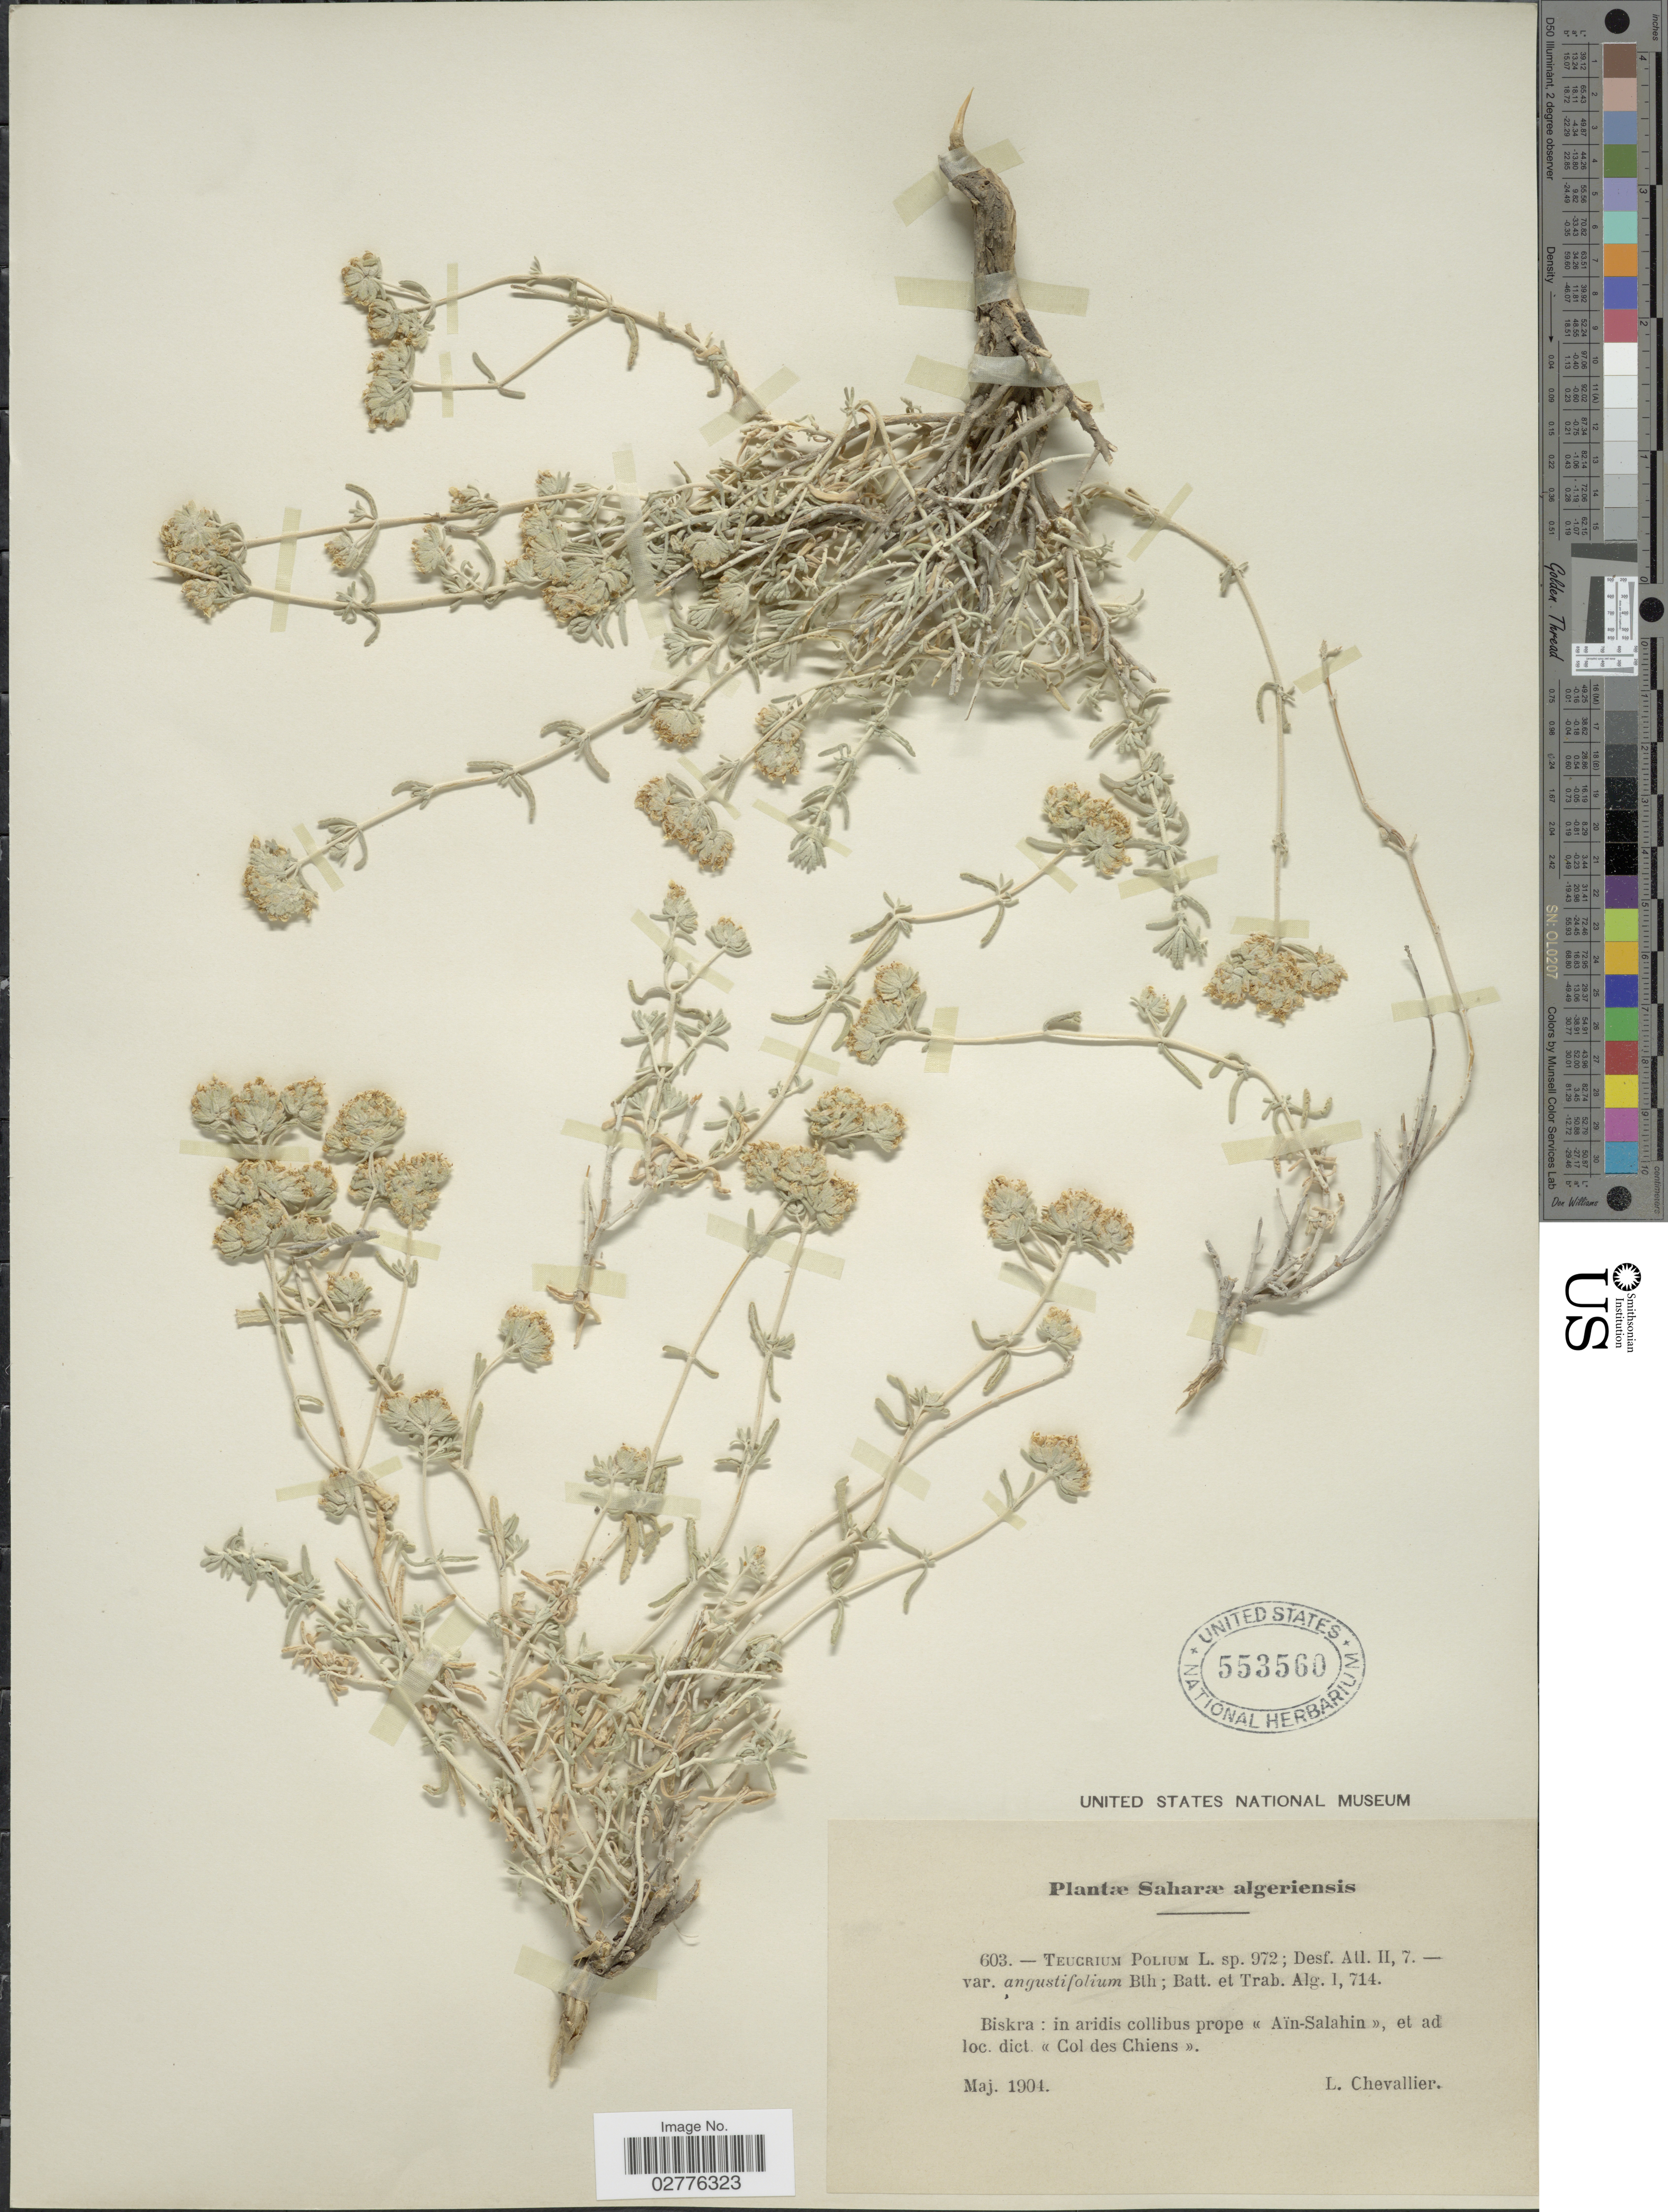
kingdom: Plantae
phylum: Tracheophyta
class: Magnoliopsida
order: Lamiales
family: Lamiaceae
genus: Teucrium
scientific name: Teucrium polium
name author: L.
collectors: L. Chevallier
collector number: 603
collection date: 1904-05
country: Algeria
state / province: Biskra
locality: Saharæ, in aridis collibus prope Aïn-Salahin, et ad loc. dict. Col des Chiens.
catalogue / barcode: US 553560